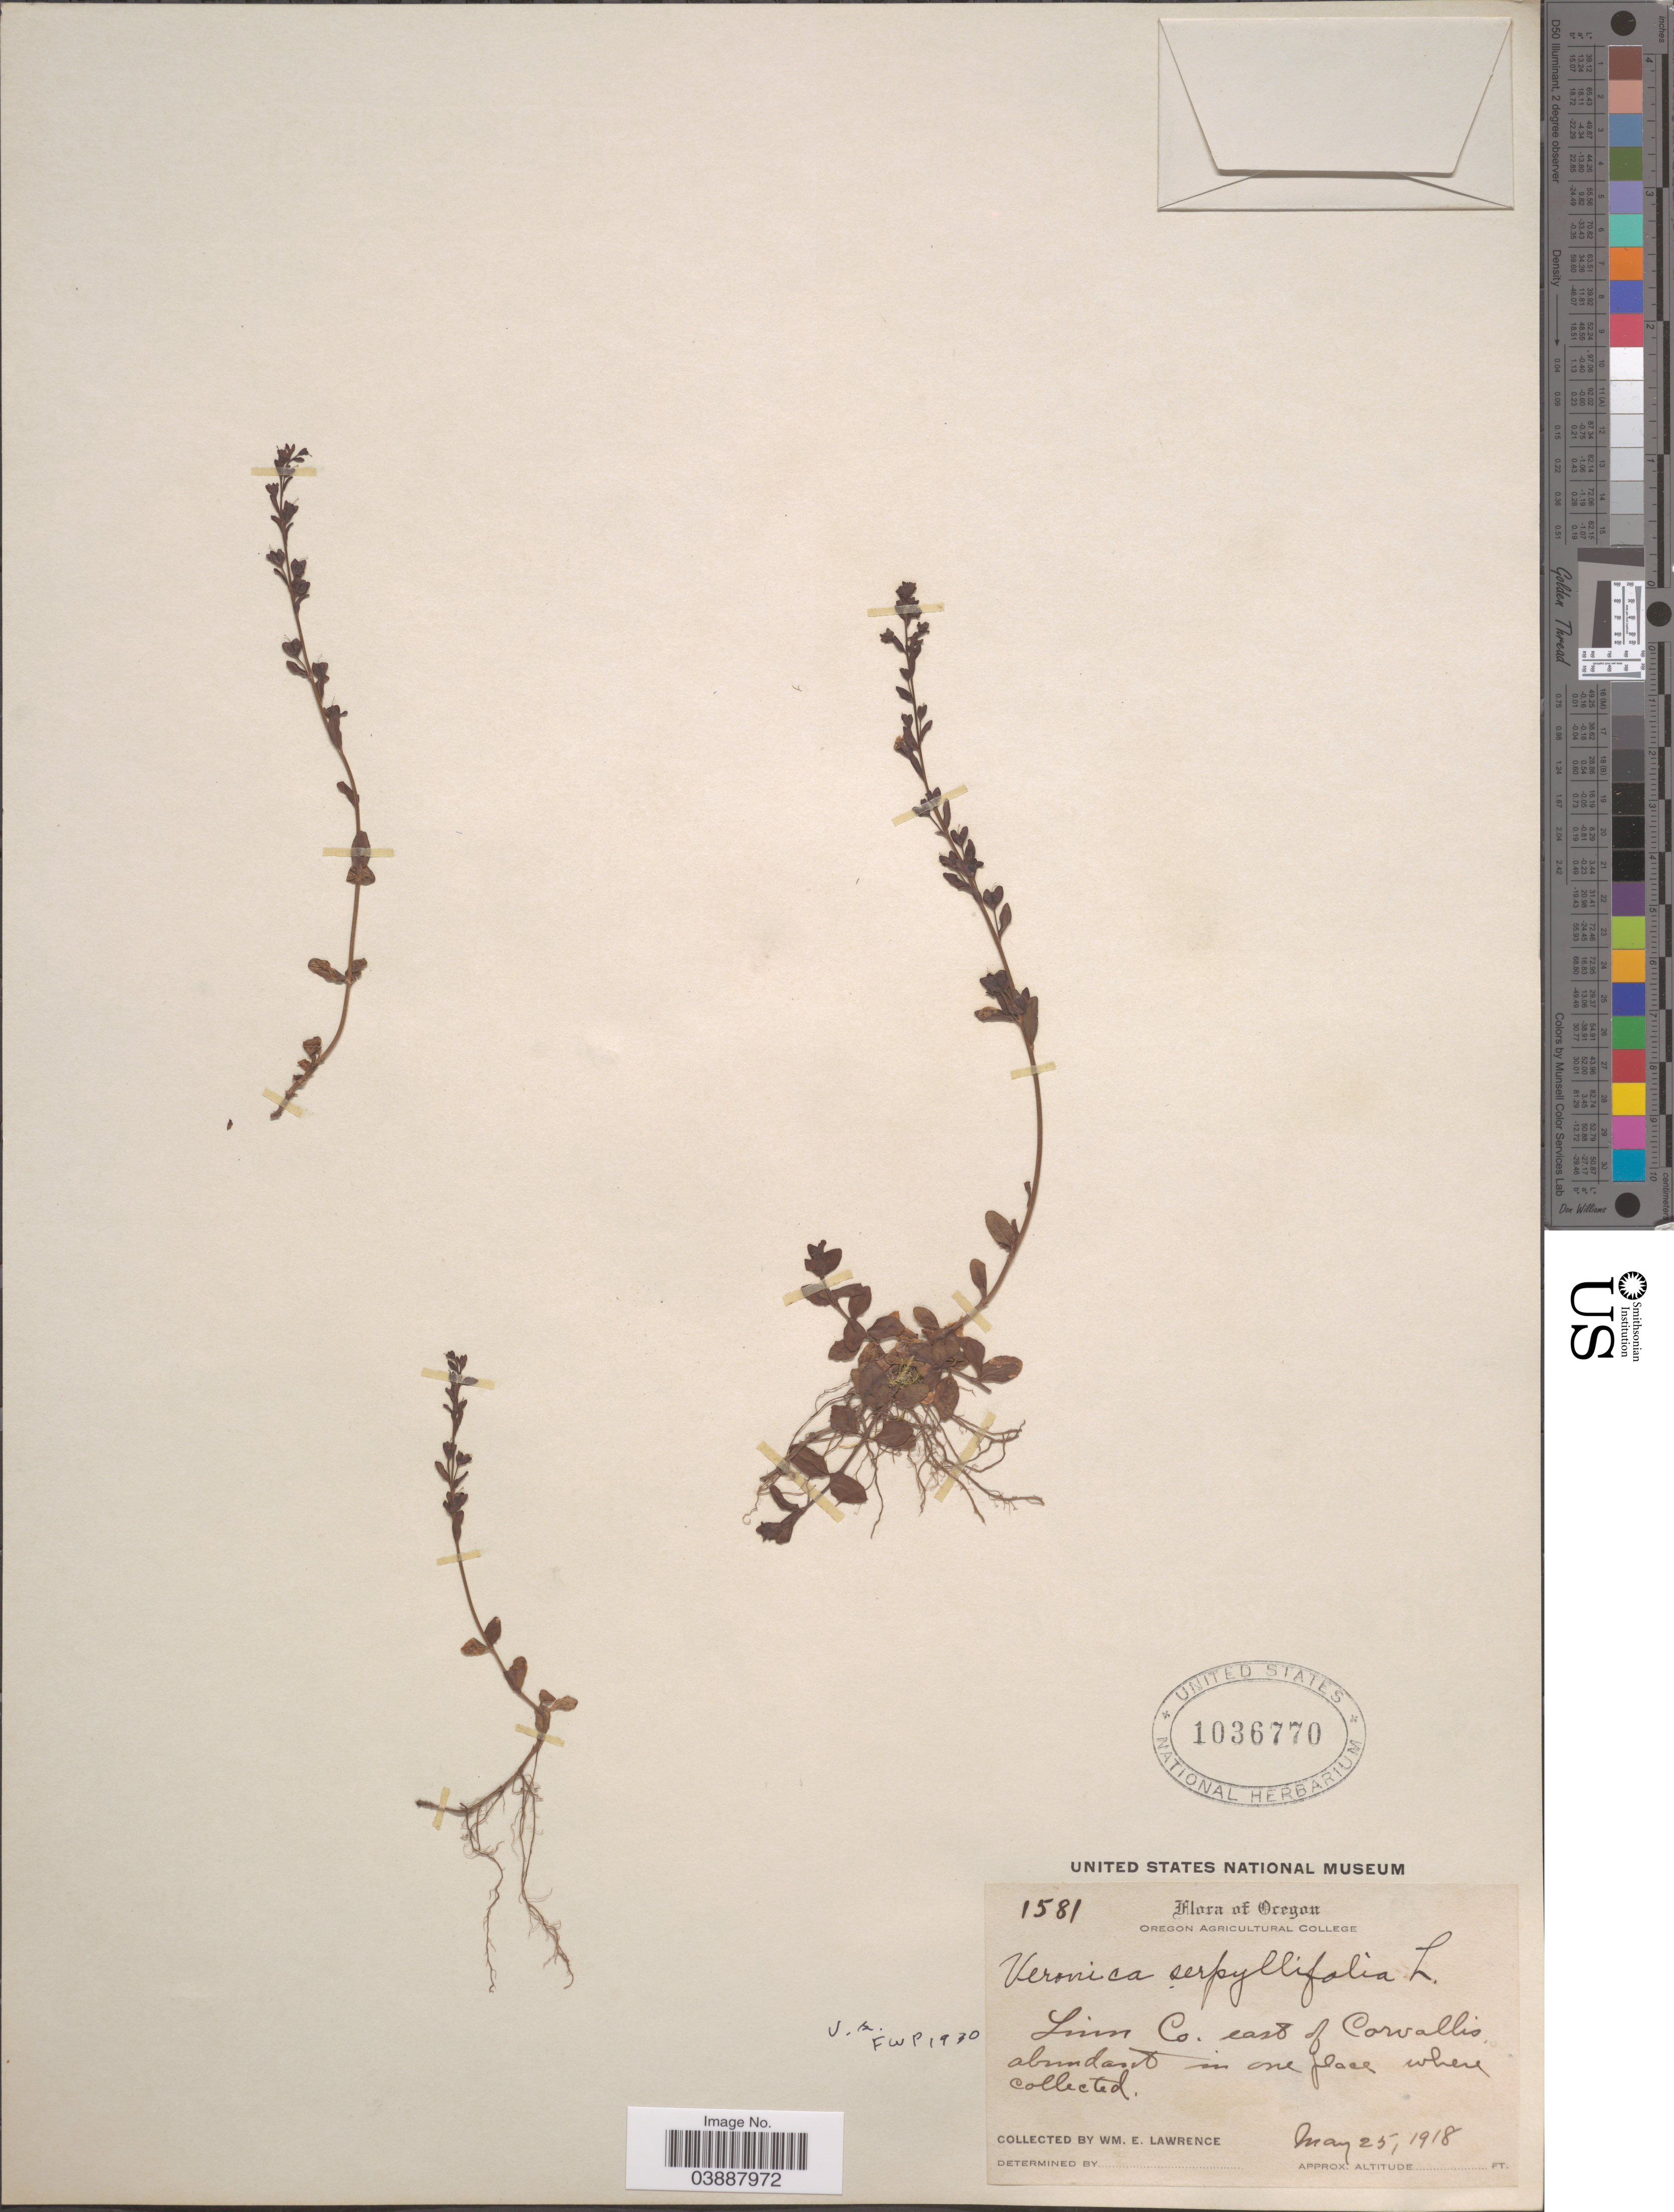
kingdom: Plantae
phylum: Tracheophyta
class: Magnoliopsida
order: Lamiales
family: Plantaginaceae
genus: Veronica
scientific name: Veronica serpyllifolia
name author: L.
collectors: W. Lawrence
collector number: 1581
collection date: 1918-05-25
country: United States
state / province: Oregon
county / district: Linn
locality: Linn Co. east of Corvallis.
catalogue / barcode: US 1036770